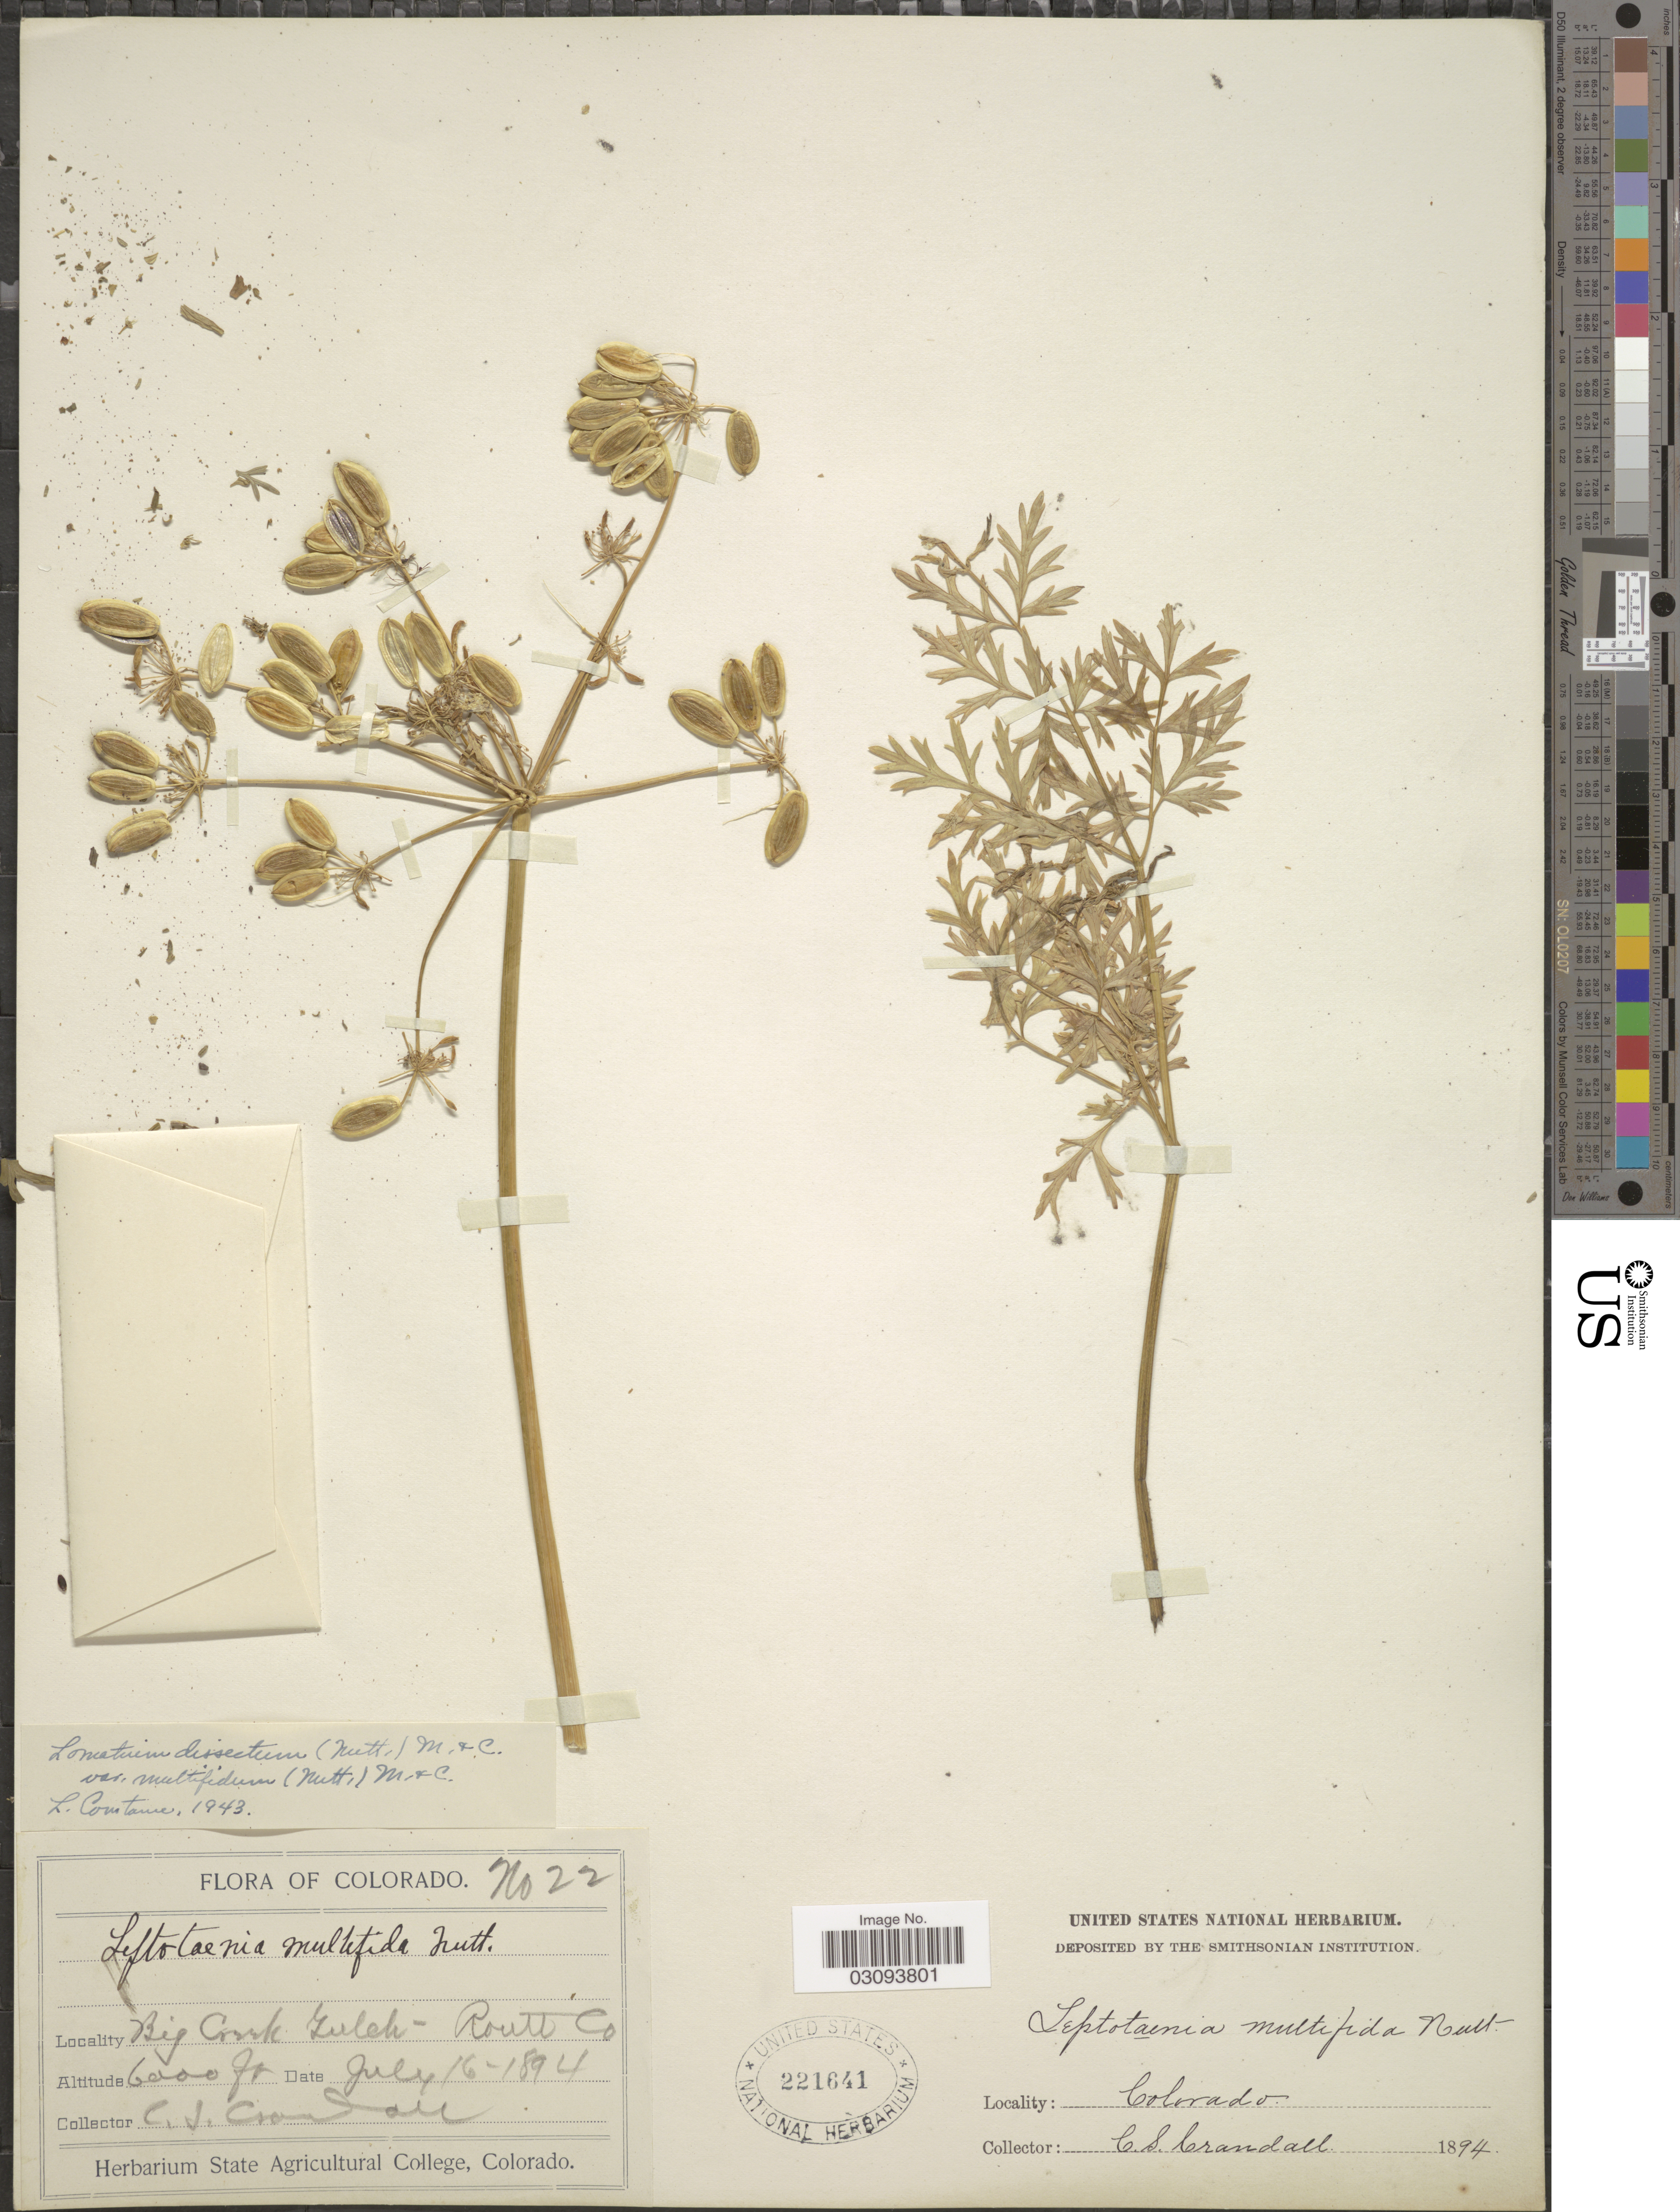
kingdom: Plantae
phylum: Tracheophyta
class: Magnoliopsida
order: Apiales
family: Apiaceae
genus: Lomatium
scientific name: Lomatium dissectum var. multifidum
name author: (Nutt.) Mathias & Constance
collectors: C. Crandall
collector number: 22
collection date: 1894-07-16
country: United States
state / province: Colorado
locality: Big Creek Gulch - Routt Co.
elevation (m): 1829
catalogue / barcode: US 221641